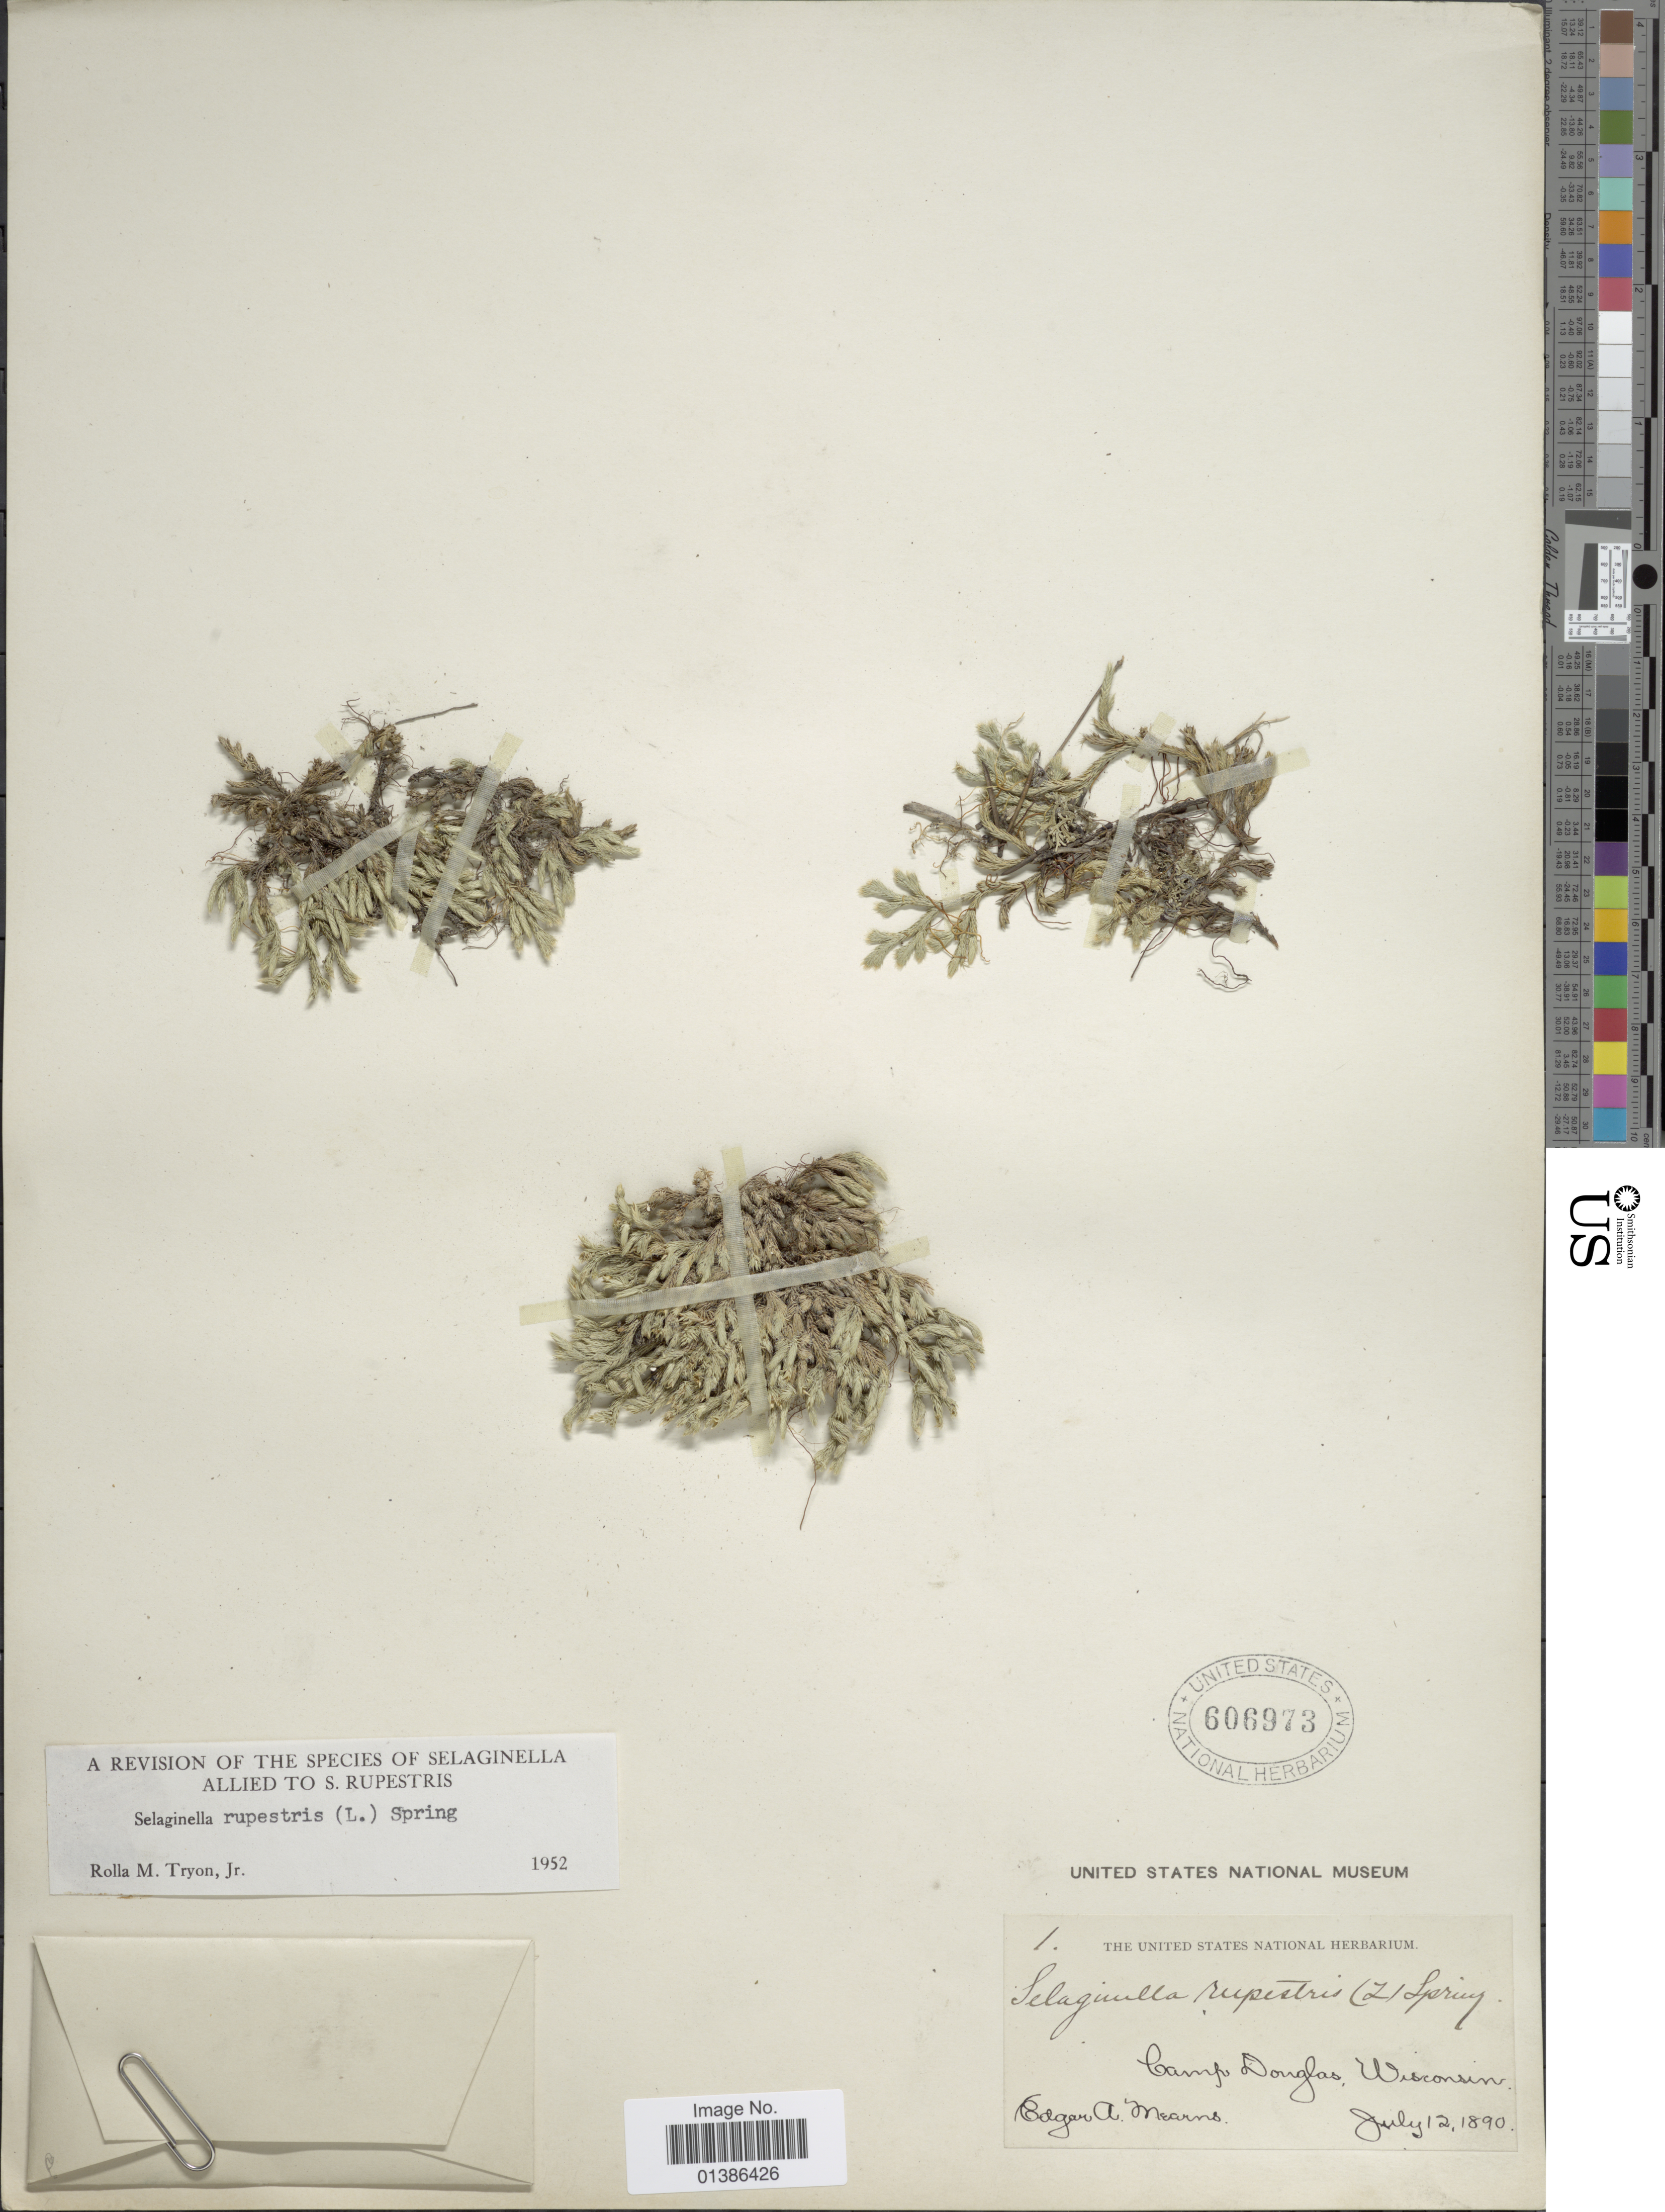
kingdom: Plantae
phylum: Tracheophyta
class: Lycopodiopsida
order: Selaginellales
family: Selaginellaceae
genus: Selaginella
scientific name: Selaginella rupestris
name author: (L.) Spring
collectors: E. A. Mearns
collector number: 1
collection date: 1890-07-12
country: United States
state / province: Wisconsin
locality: Camp Douglas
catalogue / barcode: US 606973